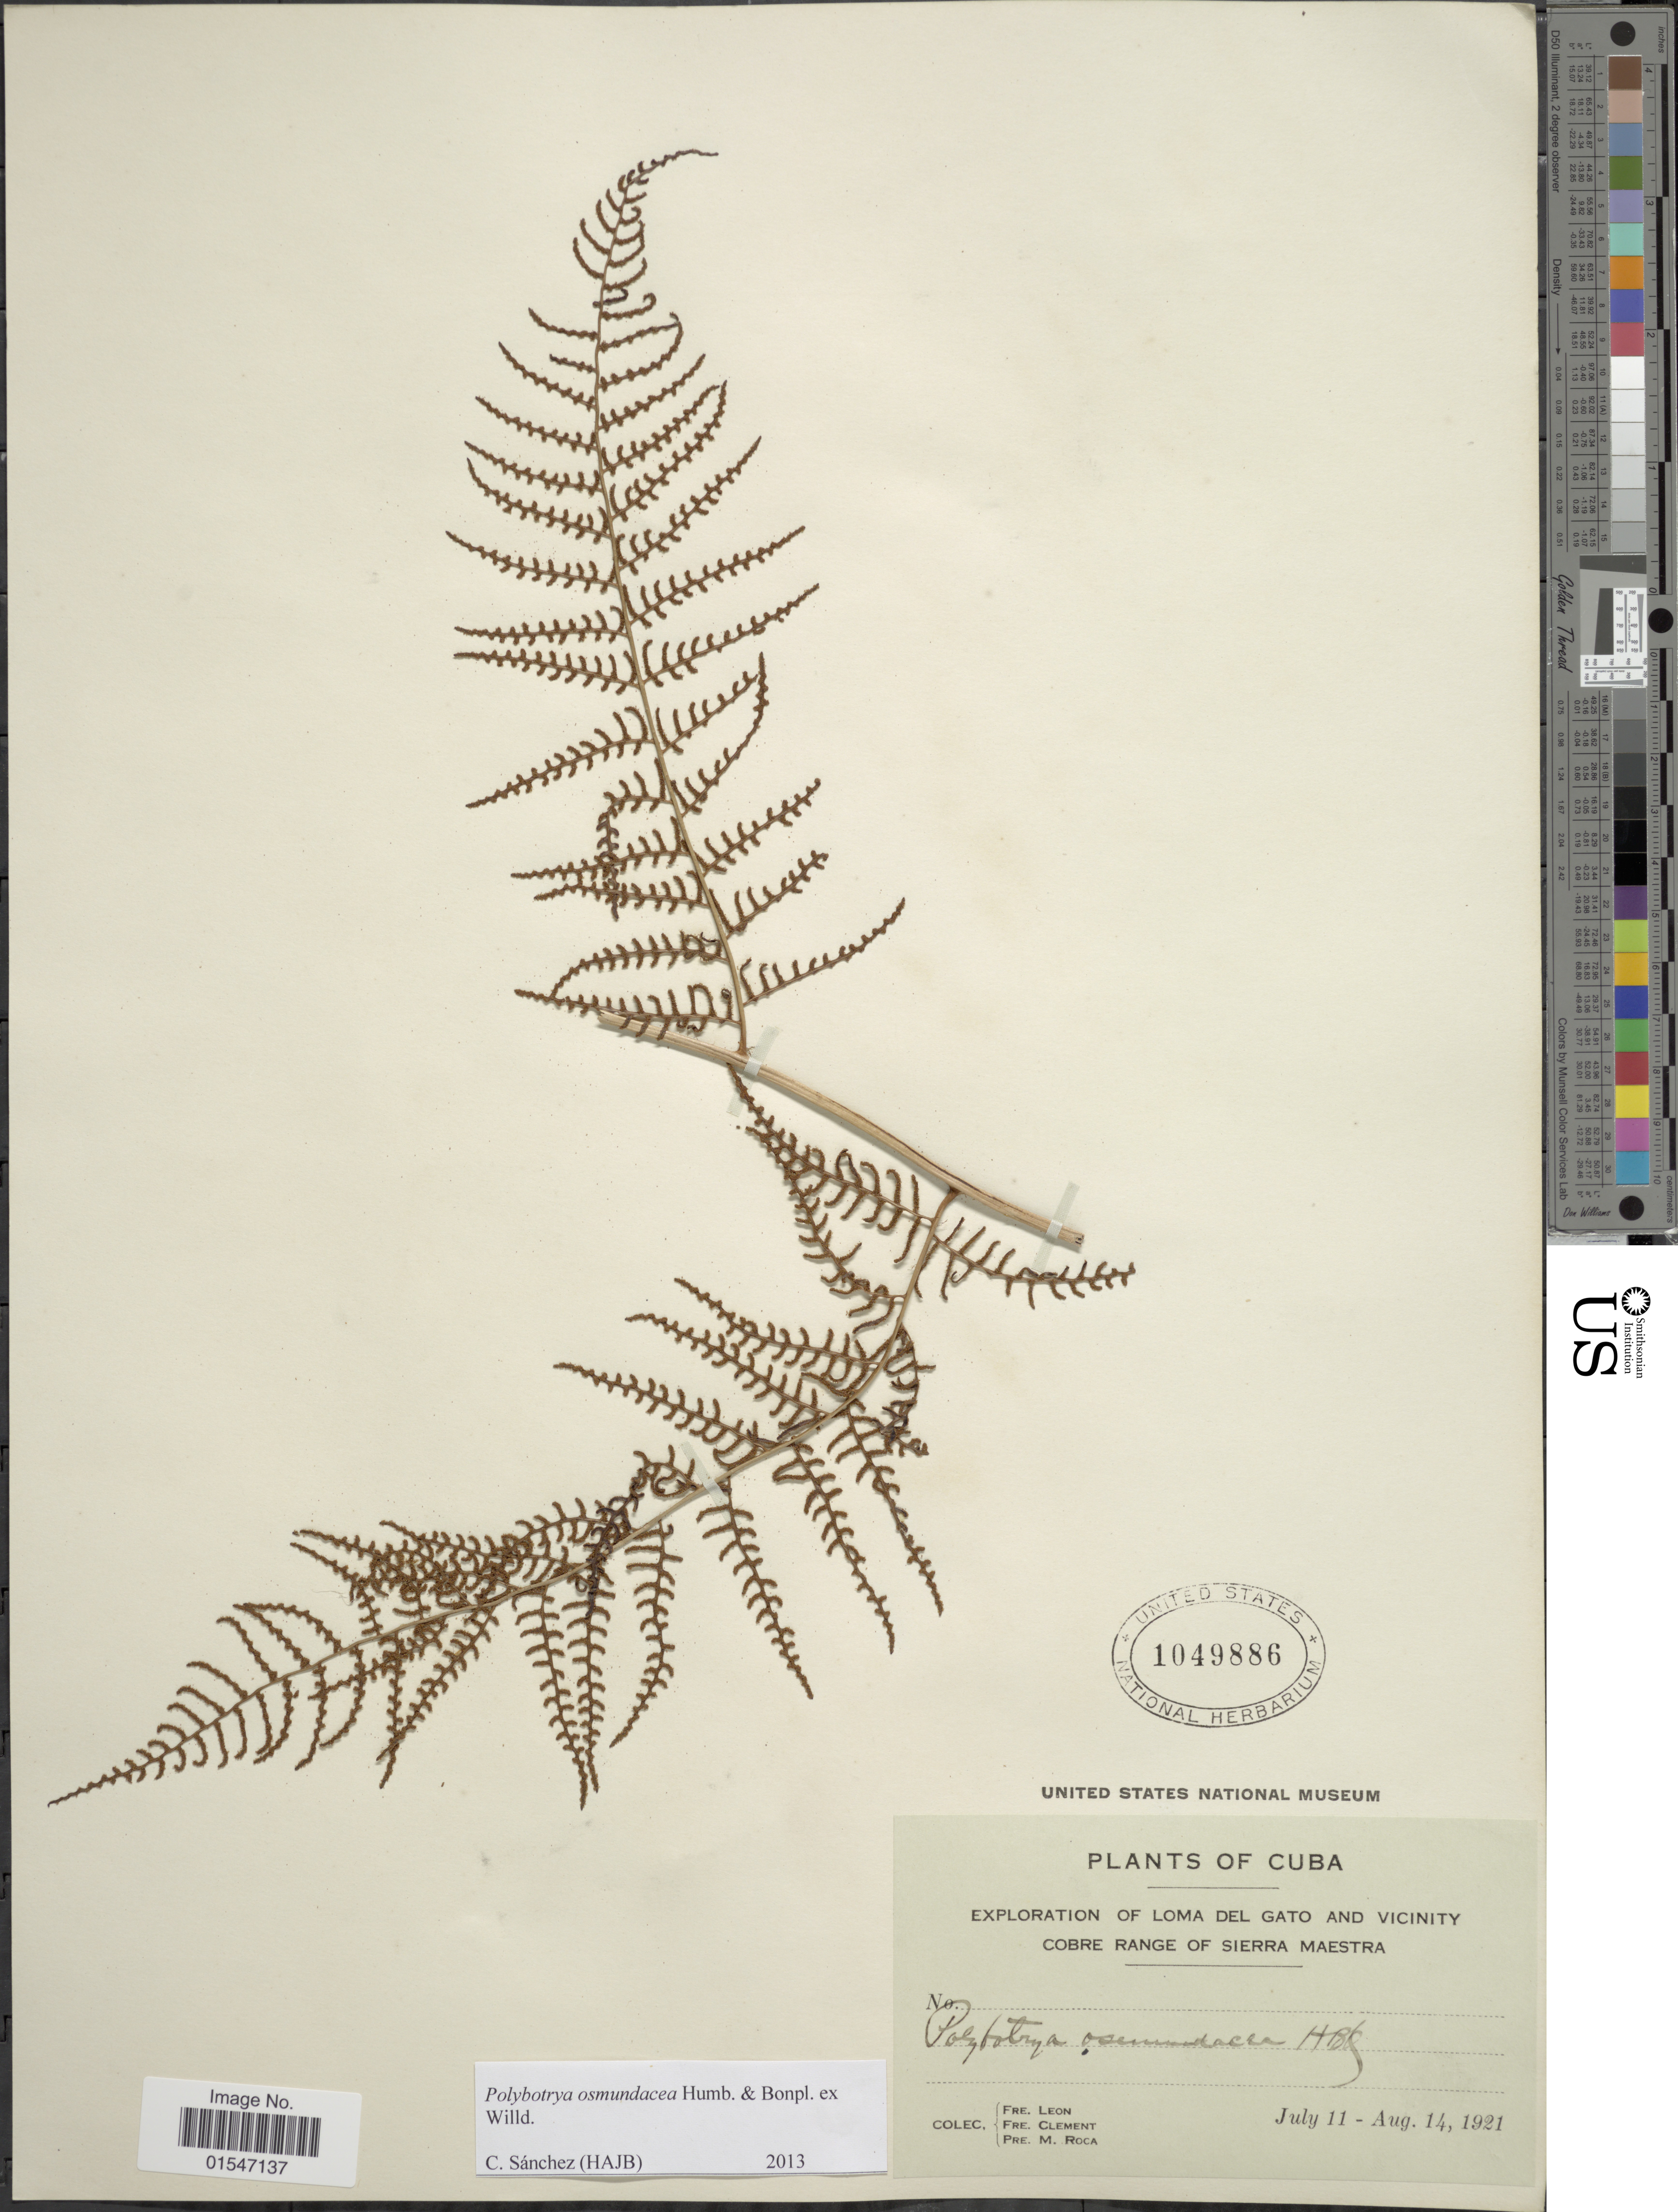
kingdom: Plantae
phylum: Tracheophyta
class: Polypodiopsida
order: Polypodiales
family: Dryopteridaceae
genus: Polybotrya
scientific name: Polybotrya osmundacea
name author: Humb. & Bonpl. ex Willd.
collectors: Bro. León, A. Clément Téteau & P. Roca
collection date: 1921-07-11/1921-08-14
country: Cuba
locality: Loma del Gato and vicinity Cobre Range of Sierra Maestra.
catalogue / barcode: US 1049886